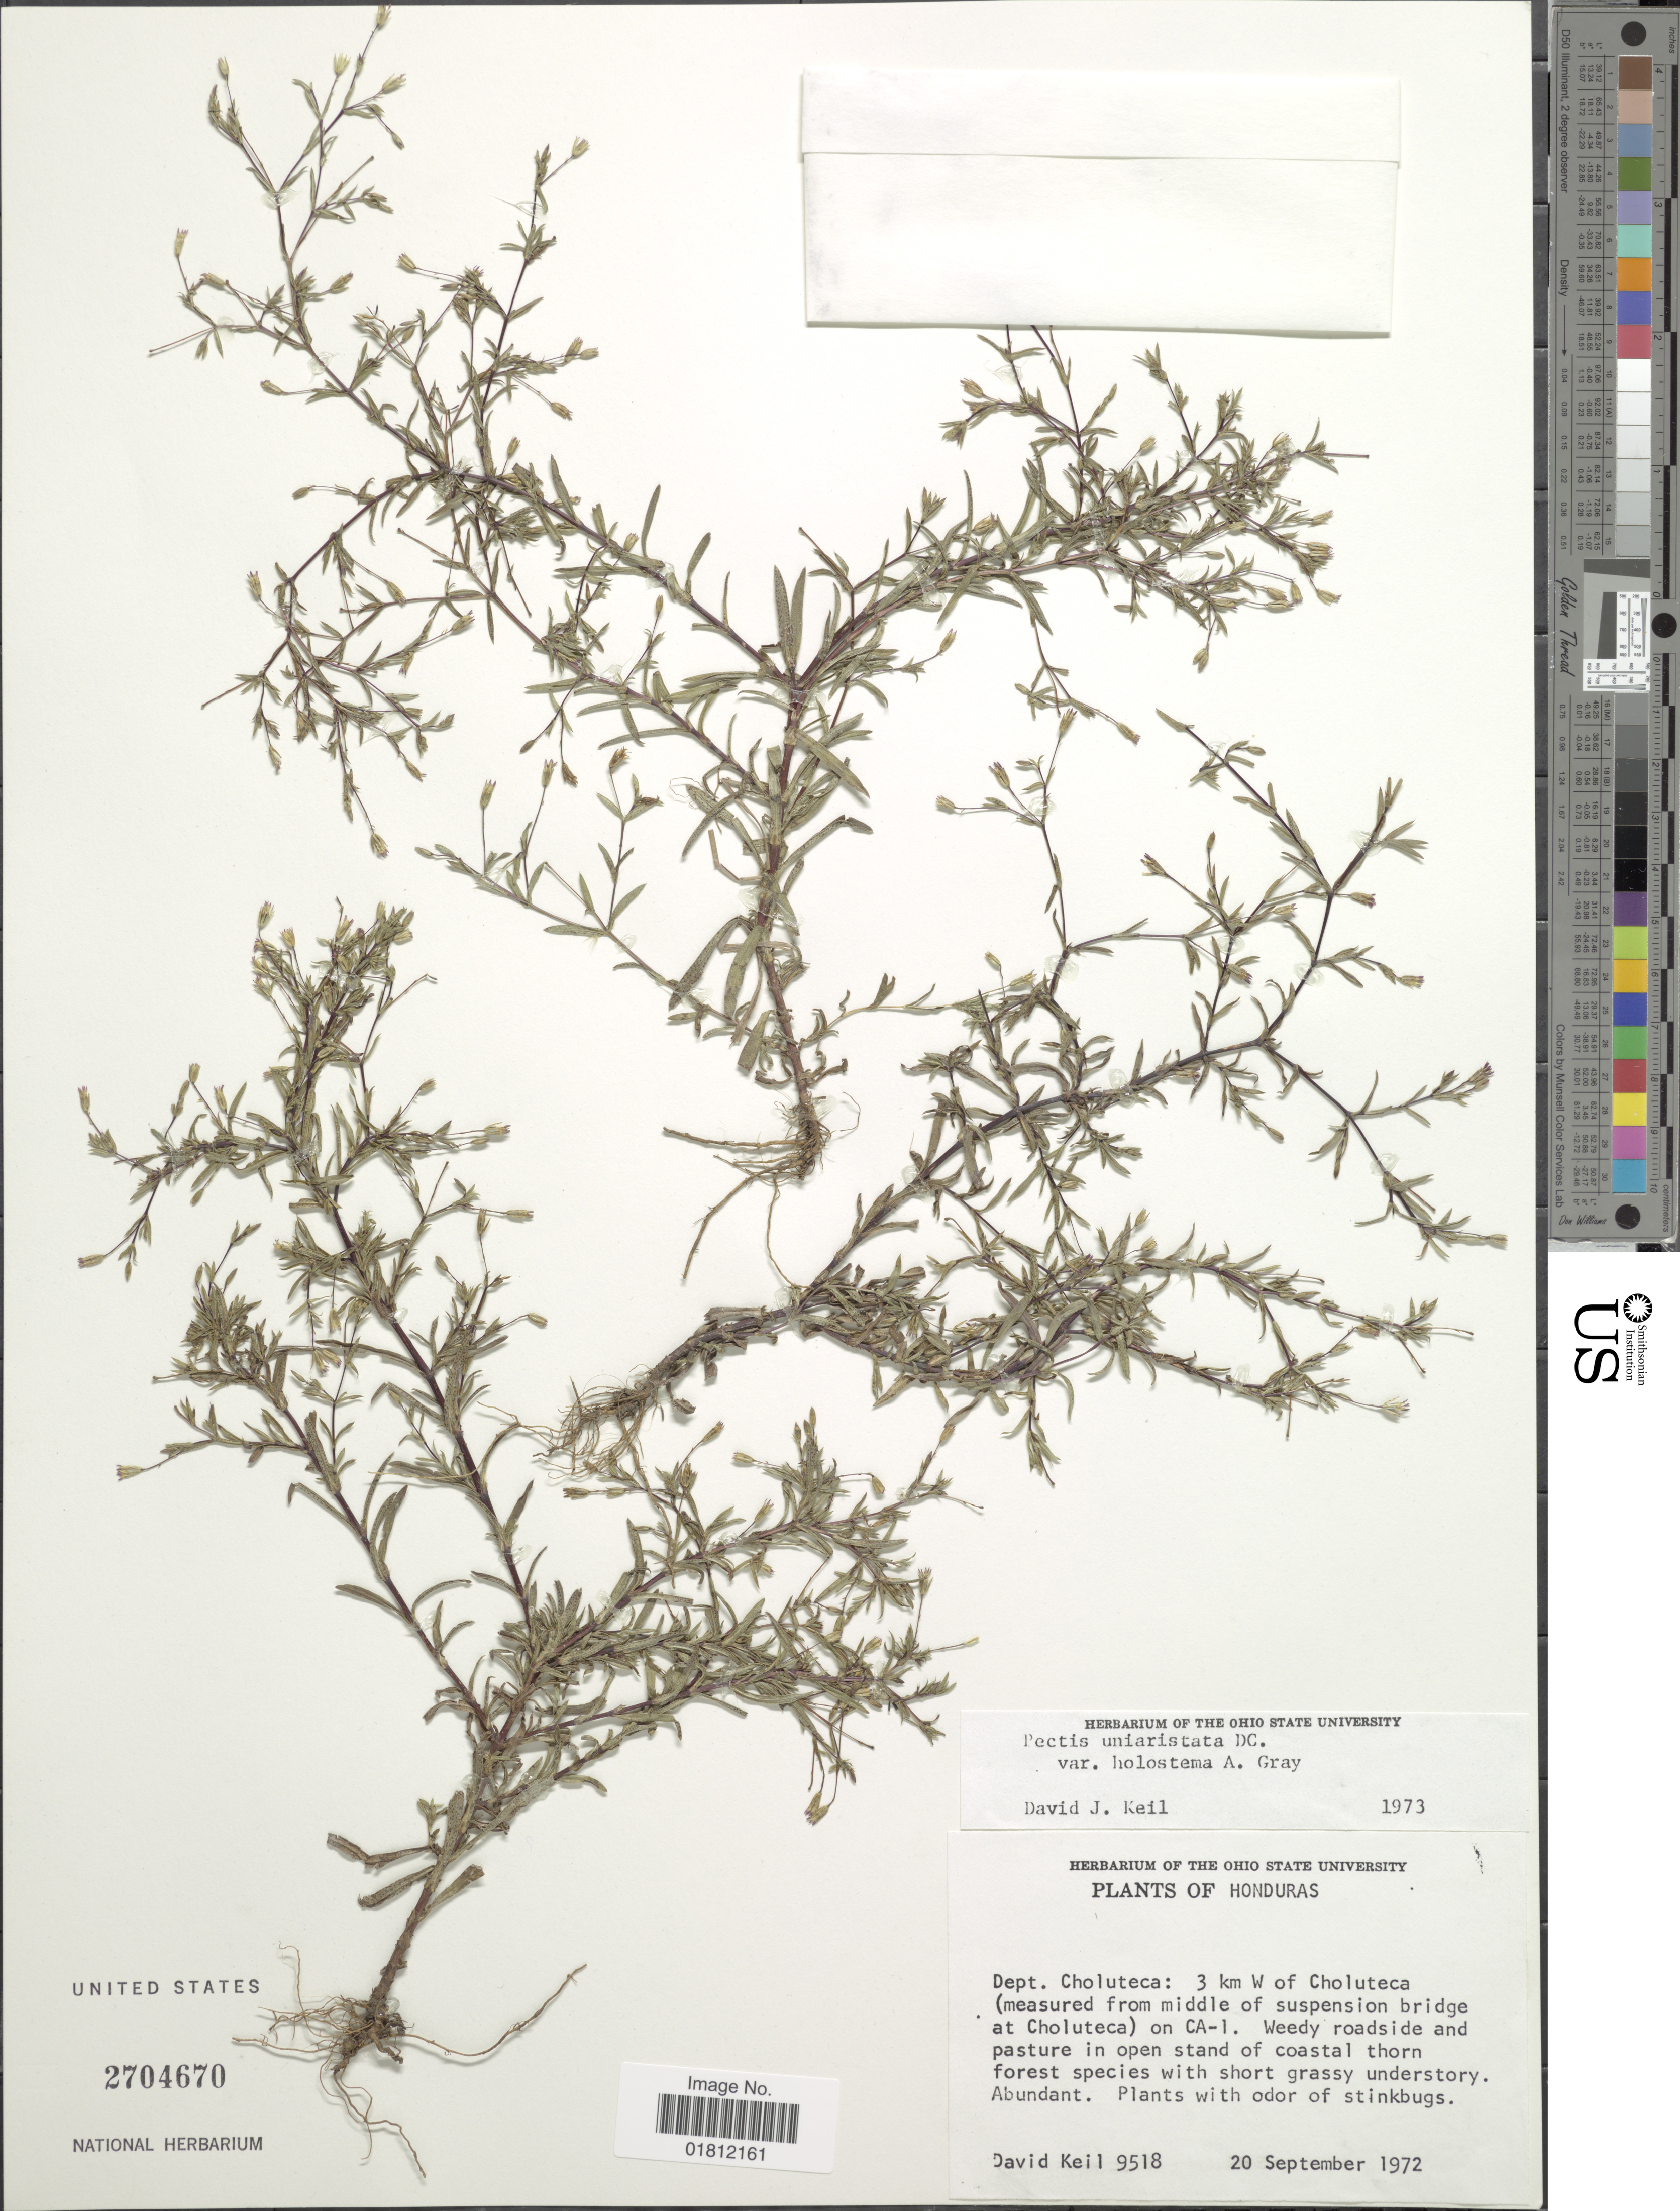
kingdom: Plantae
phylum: Tracheophyta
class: Magnoliopsida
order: Asterales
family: Asteraceae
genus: Pectis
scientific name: Pectis uniaristata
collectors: D. J. Keil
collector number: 9518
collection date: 1972-09-20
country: Honduras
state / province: Choluteca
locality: Dept. Choluteca: 3 km W of Cholucteca (measured from middle of suspension bridge at Cholucteca) on CA-1.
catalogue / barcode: US 2704670